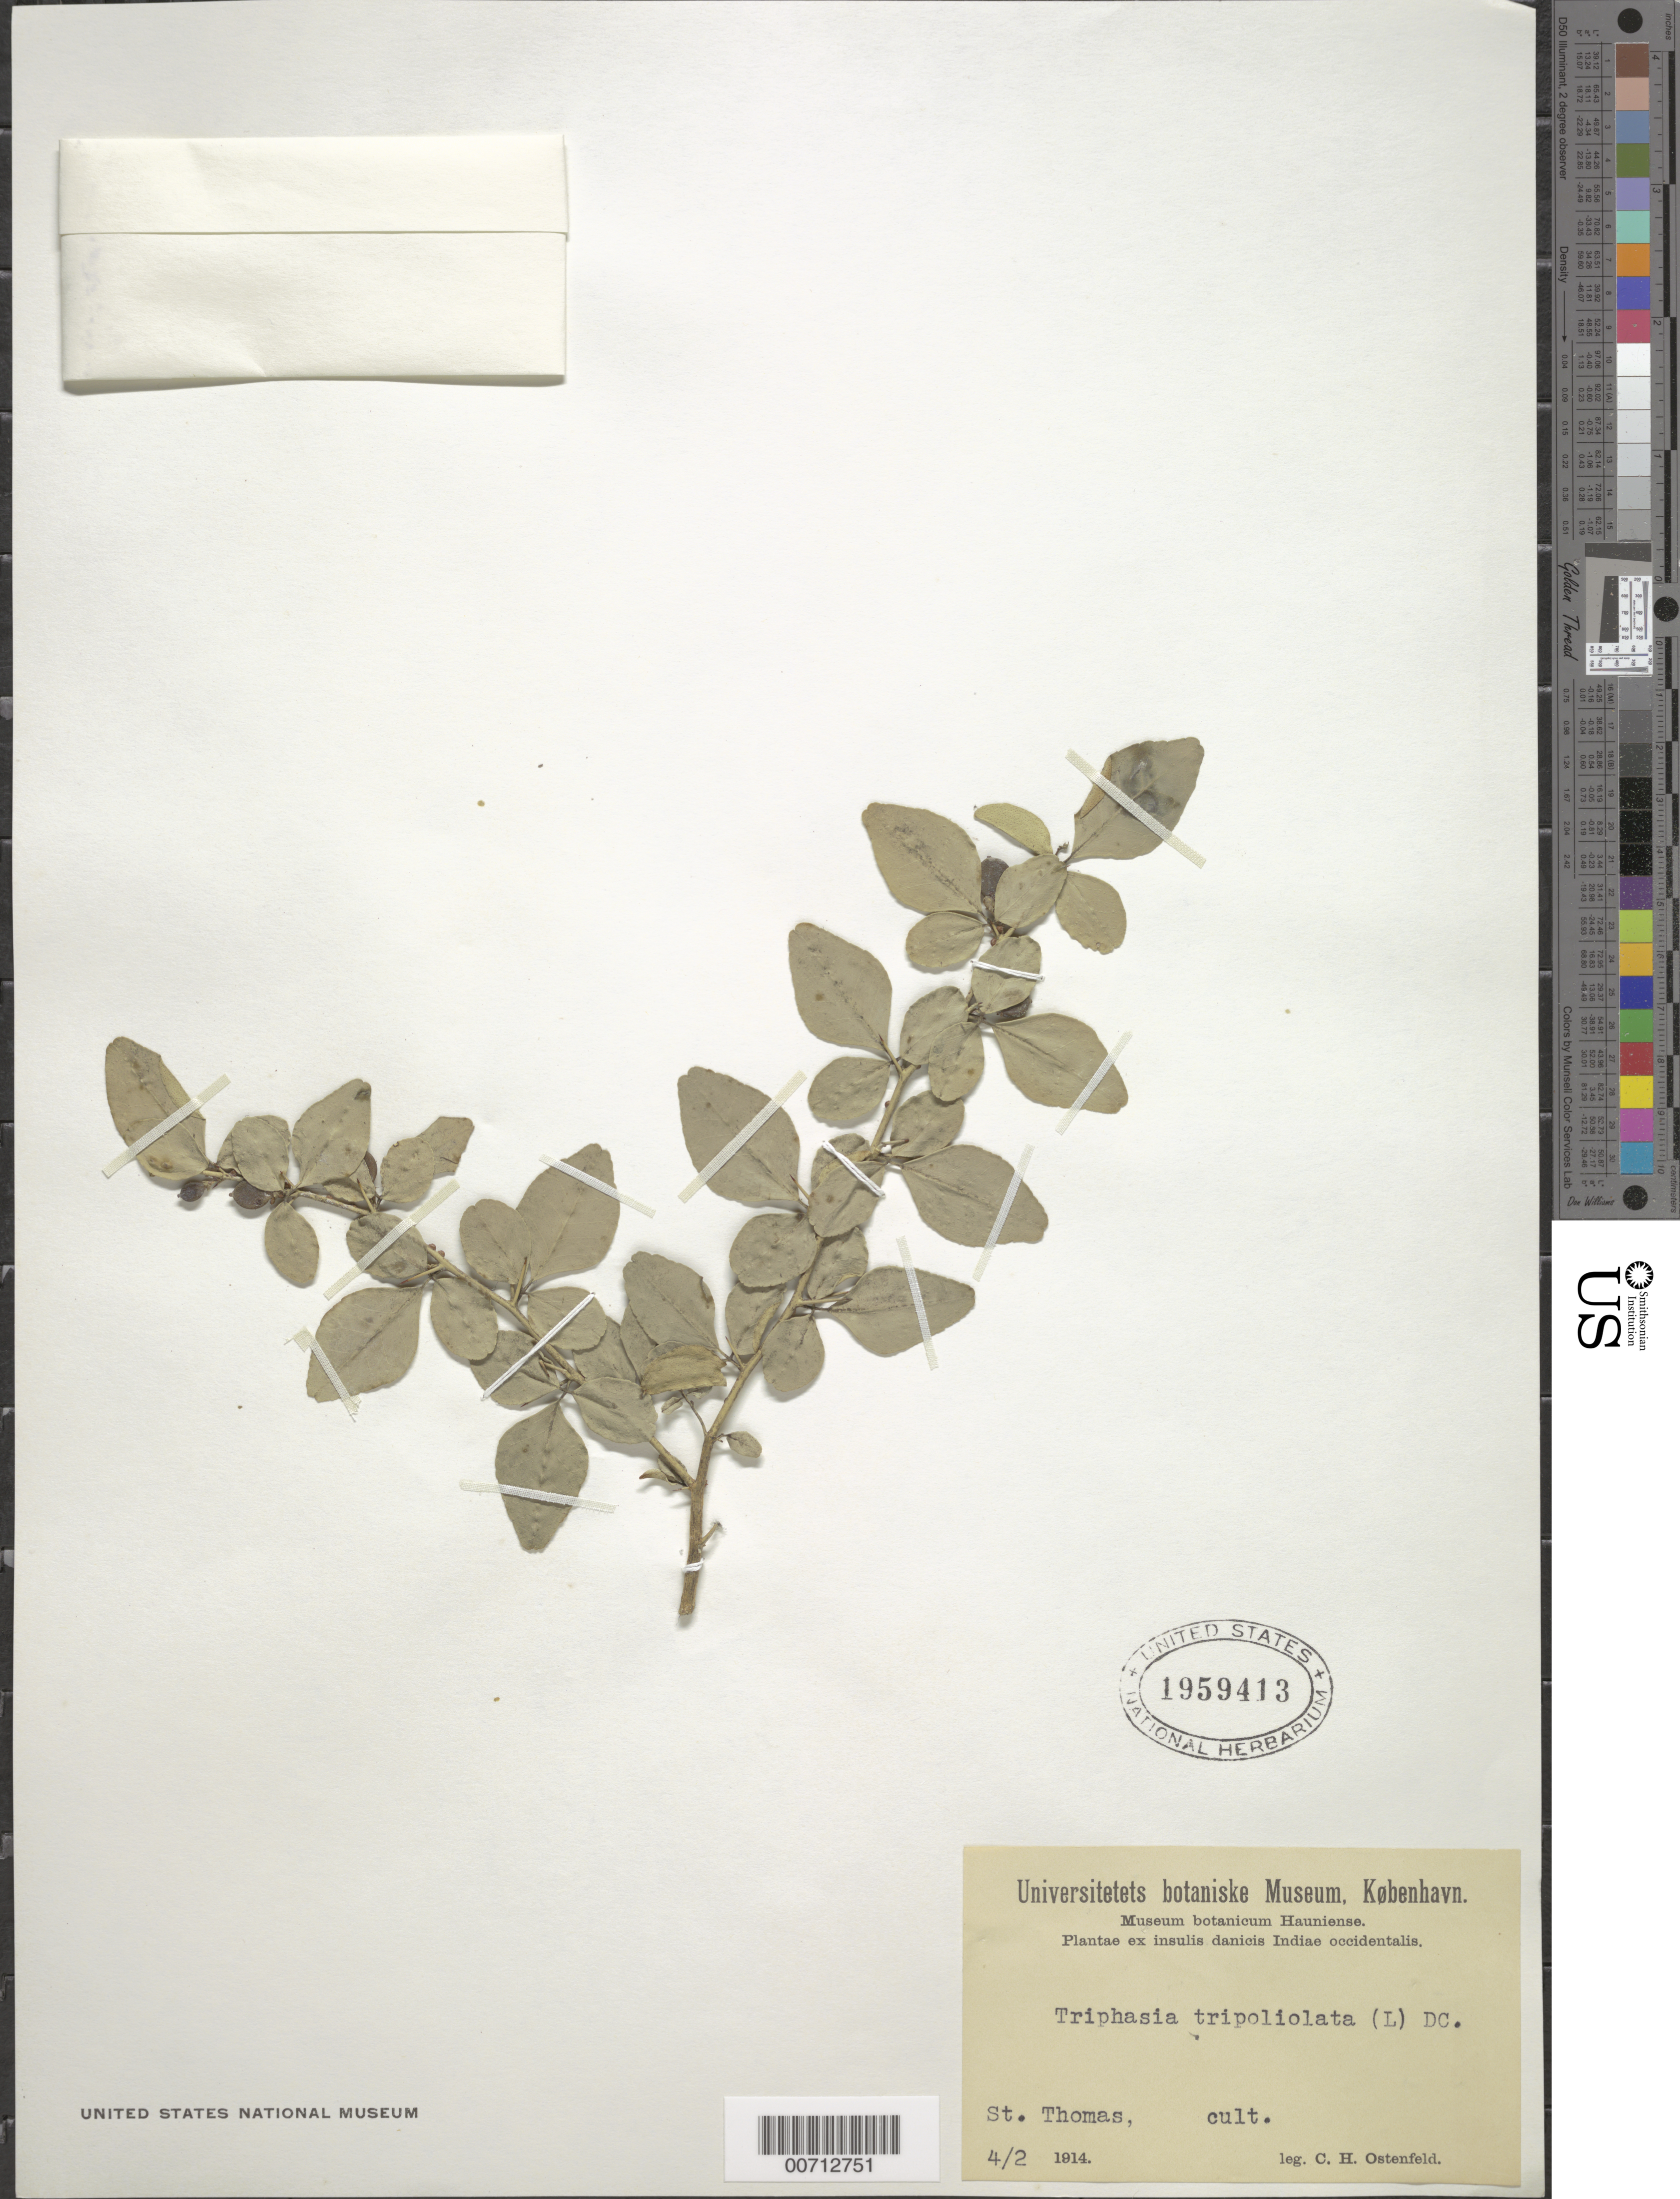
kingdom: Plantae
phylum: Tracheophyta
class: Magnoliopsida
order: Sapindales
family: Rutaceae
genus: Triphasia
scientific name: Triphasia tripoliolata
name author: (L.) DC.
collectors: C. E. H. Ostenfeld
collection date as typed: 02 Apr 1914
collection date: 1914-04-02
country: U.S. Virgin Islands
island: St. Thomas Island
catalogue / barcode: US 1959413